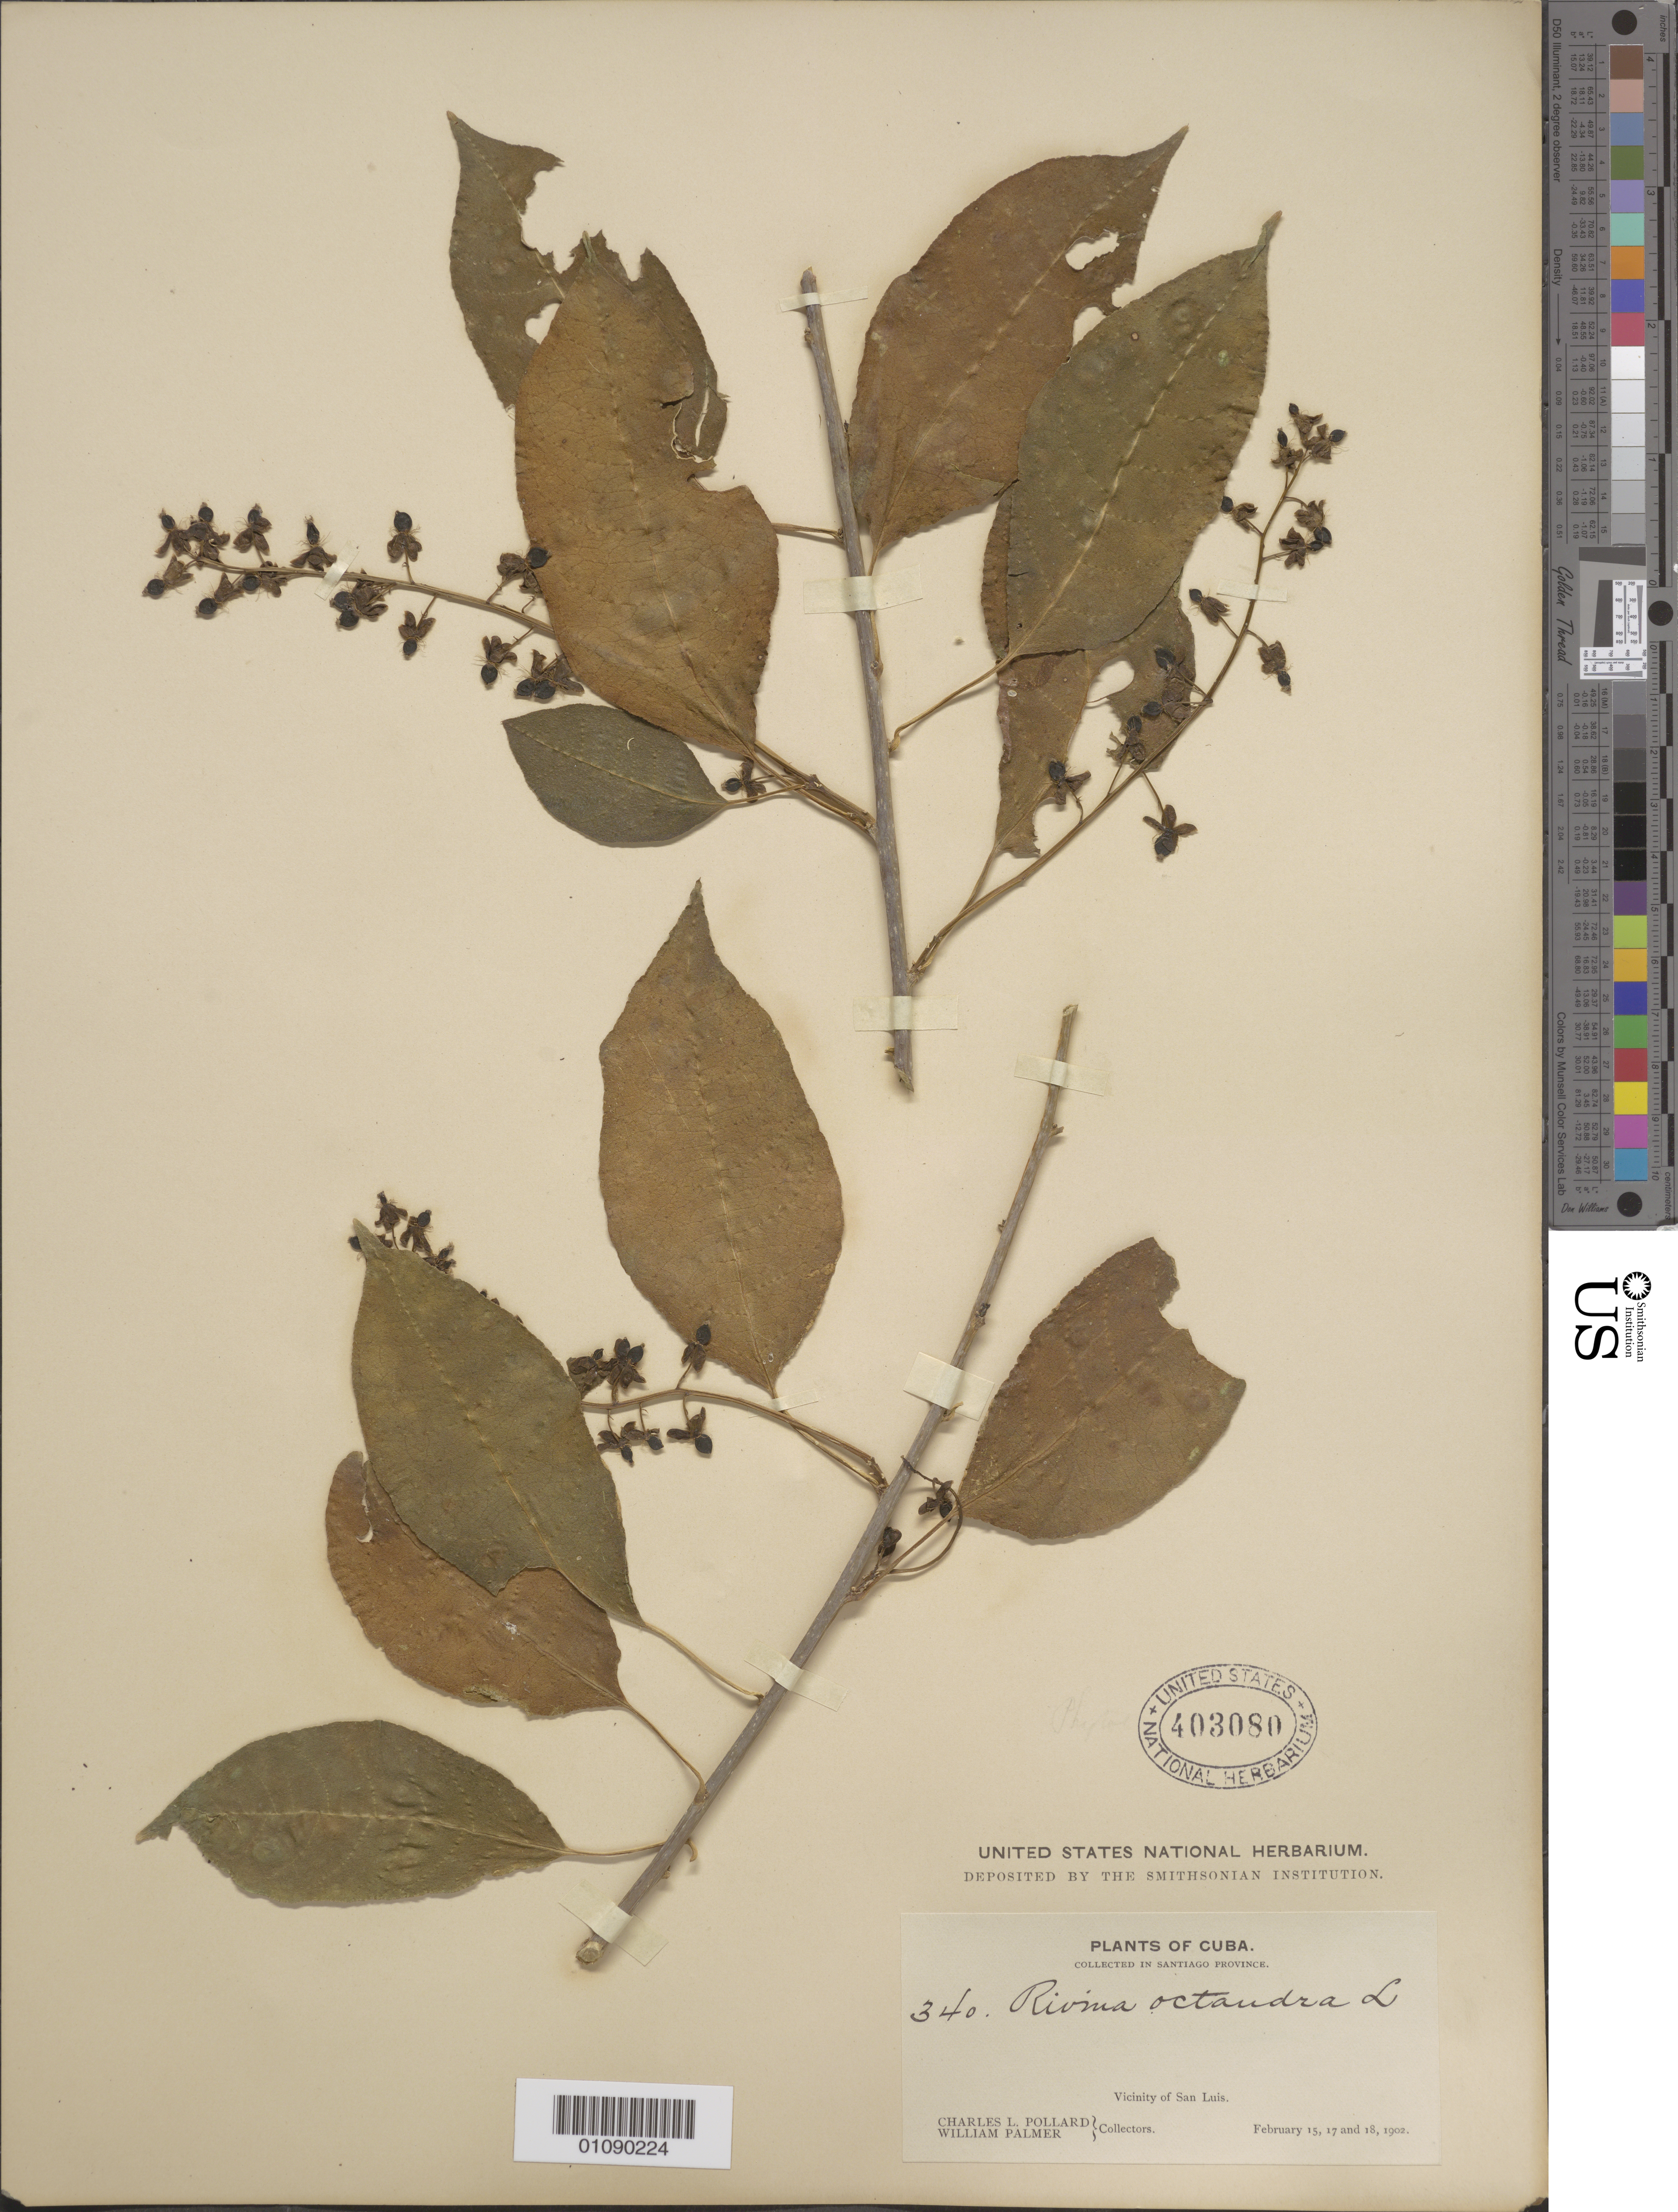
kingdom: Plantae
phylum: Tracheophyta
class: Magnoliopsida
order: Caryophyllales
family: Phytolaccaceae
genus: Trichostigma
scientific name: Trichostigma octandrum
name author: (L.) H. Walter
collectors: C. L. Pollard & W. Palmer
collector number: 340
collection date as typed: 15 Feb 1902 to 18 Feb 1902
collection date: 1902-02-15/1902-02-18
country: Cuba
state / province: Santiago de Cuba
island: Cuba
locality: Vicinity of San Luis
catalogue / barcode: US 403080